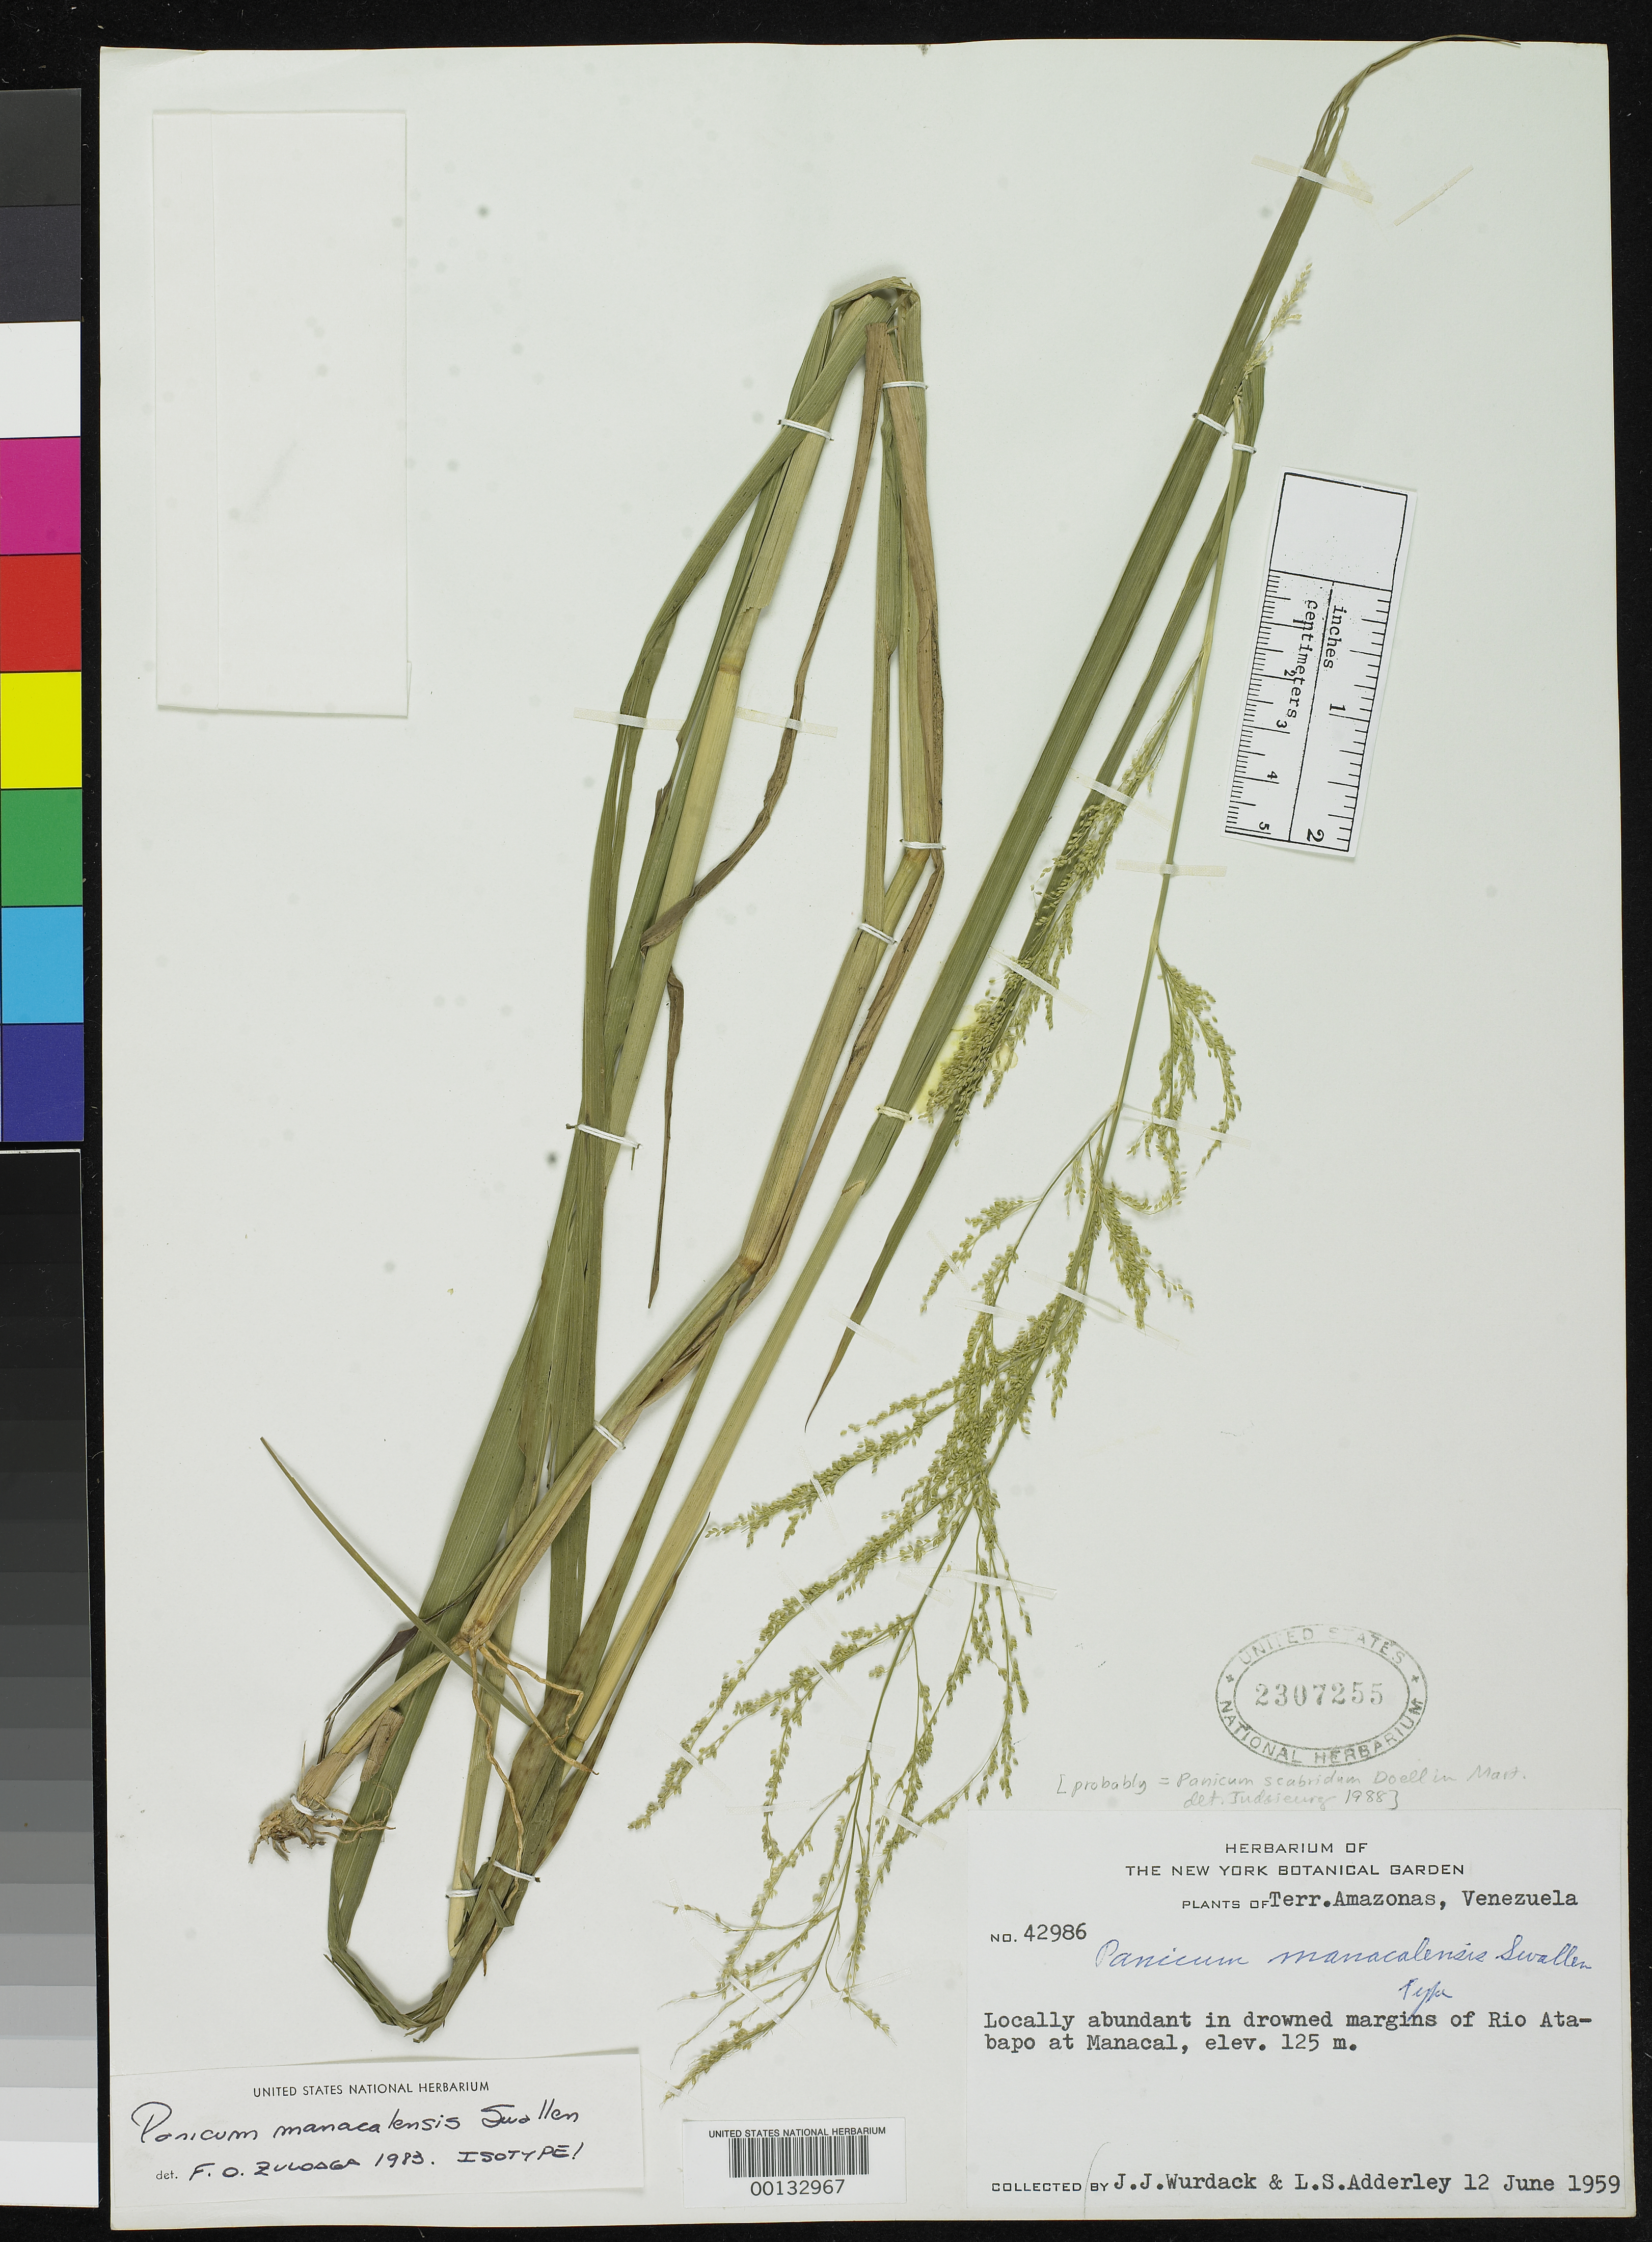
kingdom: Plantae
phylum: Tracheophyta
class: Liliopsida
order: Poales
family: Poaceae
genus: Panicum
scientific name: Panicum manacalense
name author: Swallen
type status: Holotype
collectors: J. J. Wurdack & L. S. Adderley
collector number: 42986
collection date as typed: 12 Jun 1959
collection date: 1959-06-12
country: Venezuela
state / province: Amazonas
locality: Rio Atabapo at Manacal.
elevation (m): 125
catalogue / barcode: US 2307255